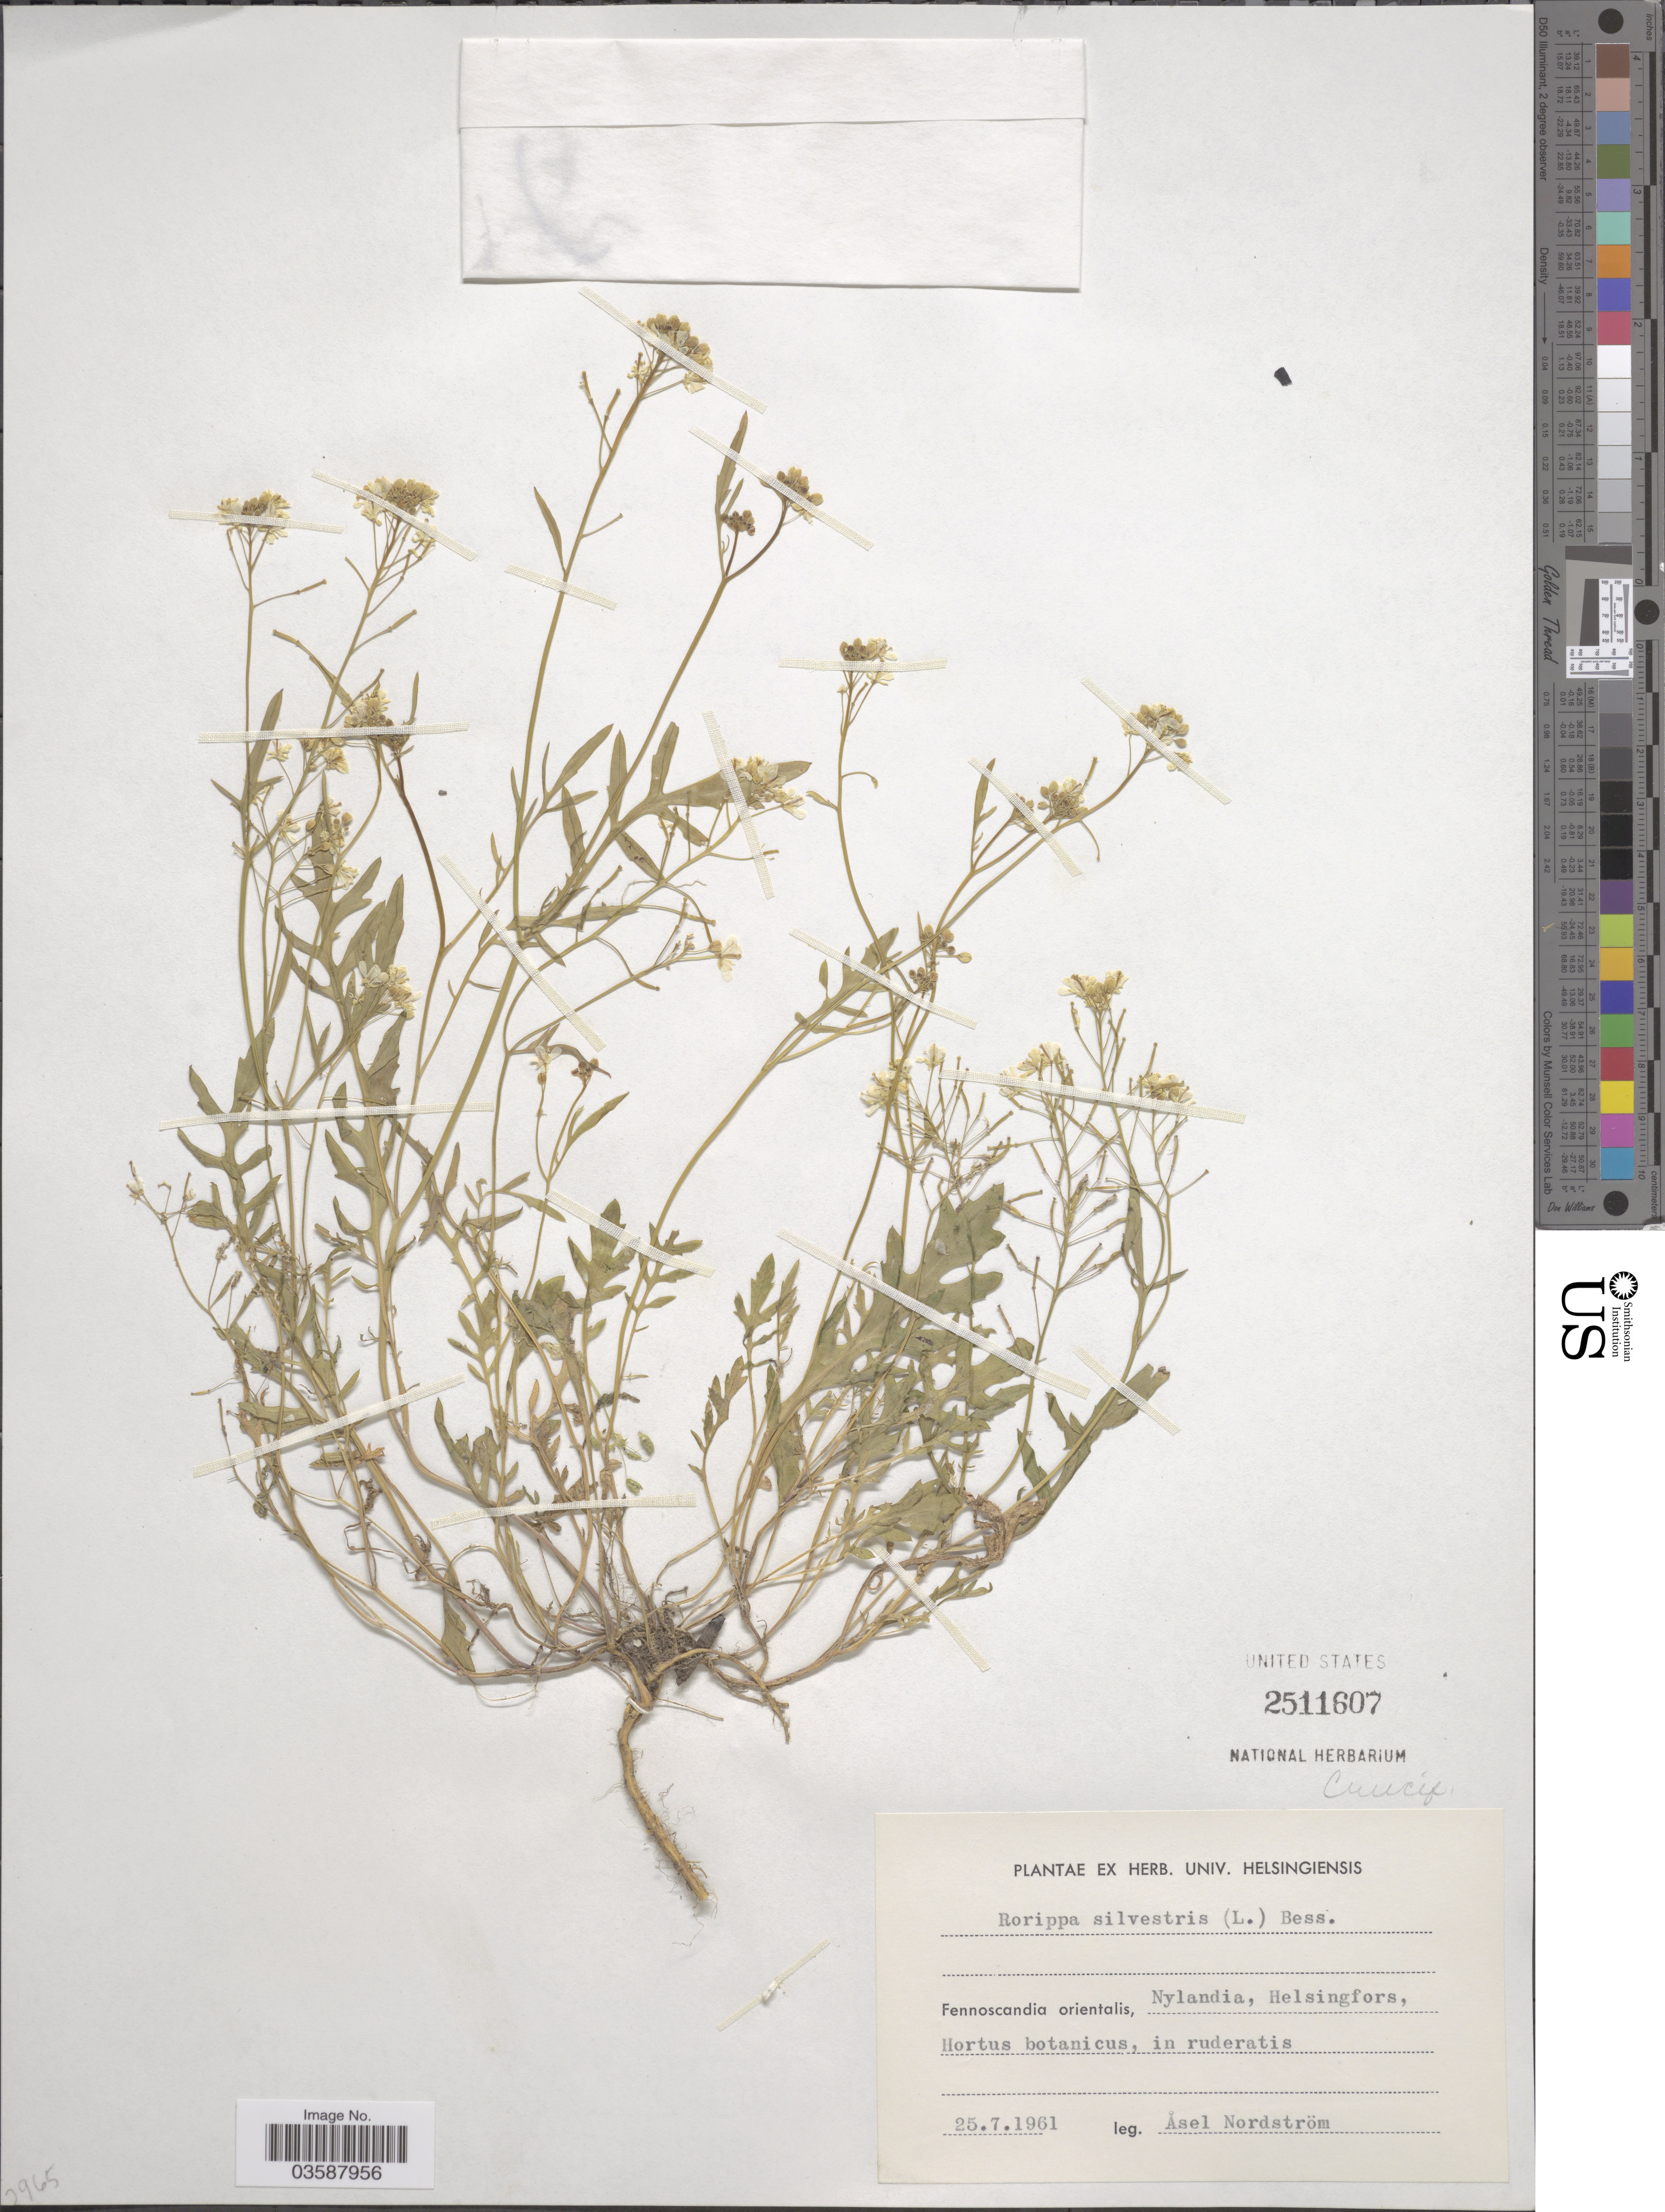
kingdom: Plantae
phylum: Tracheophyta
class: Magnoliopsida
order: Brassicales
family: Brassicaceae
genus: Rorippa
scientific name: Rorippa sylvestris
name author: (L.) Besser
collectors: A. Nordström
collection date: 1961-07-25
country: Finland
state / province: Itä-Uusimaa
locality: Fennoscandia orientalis, Nylandia, Helsingfors, Hortus botanicus, in ruderatis.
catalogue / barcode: US 2511607